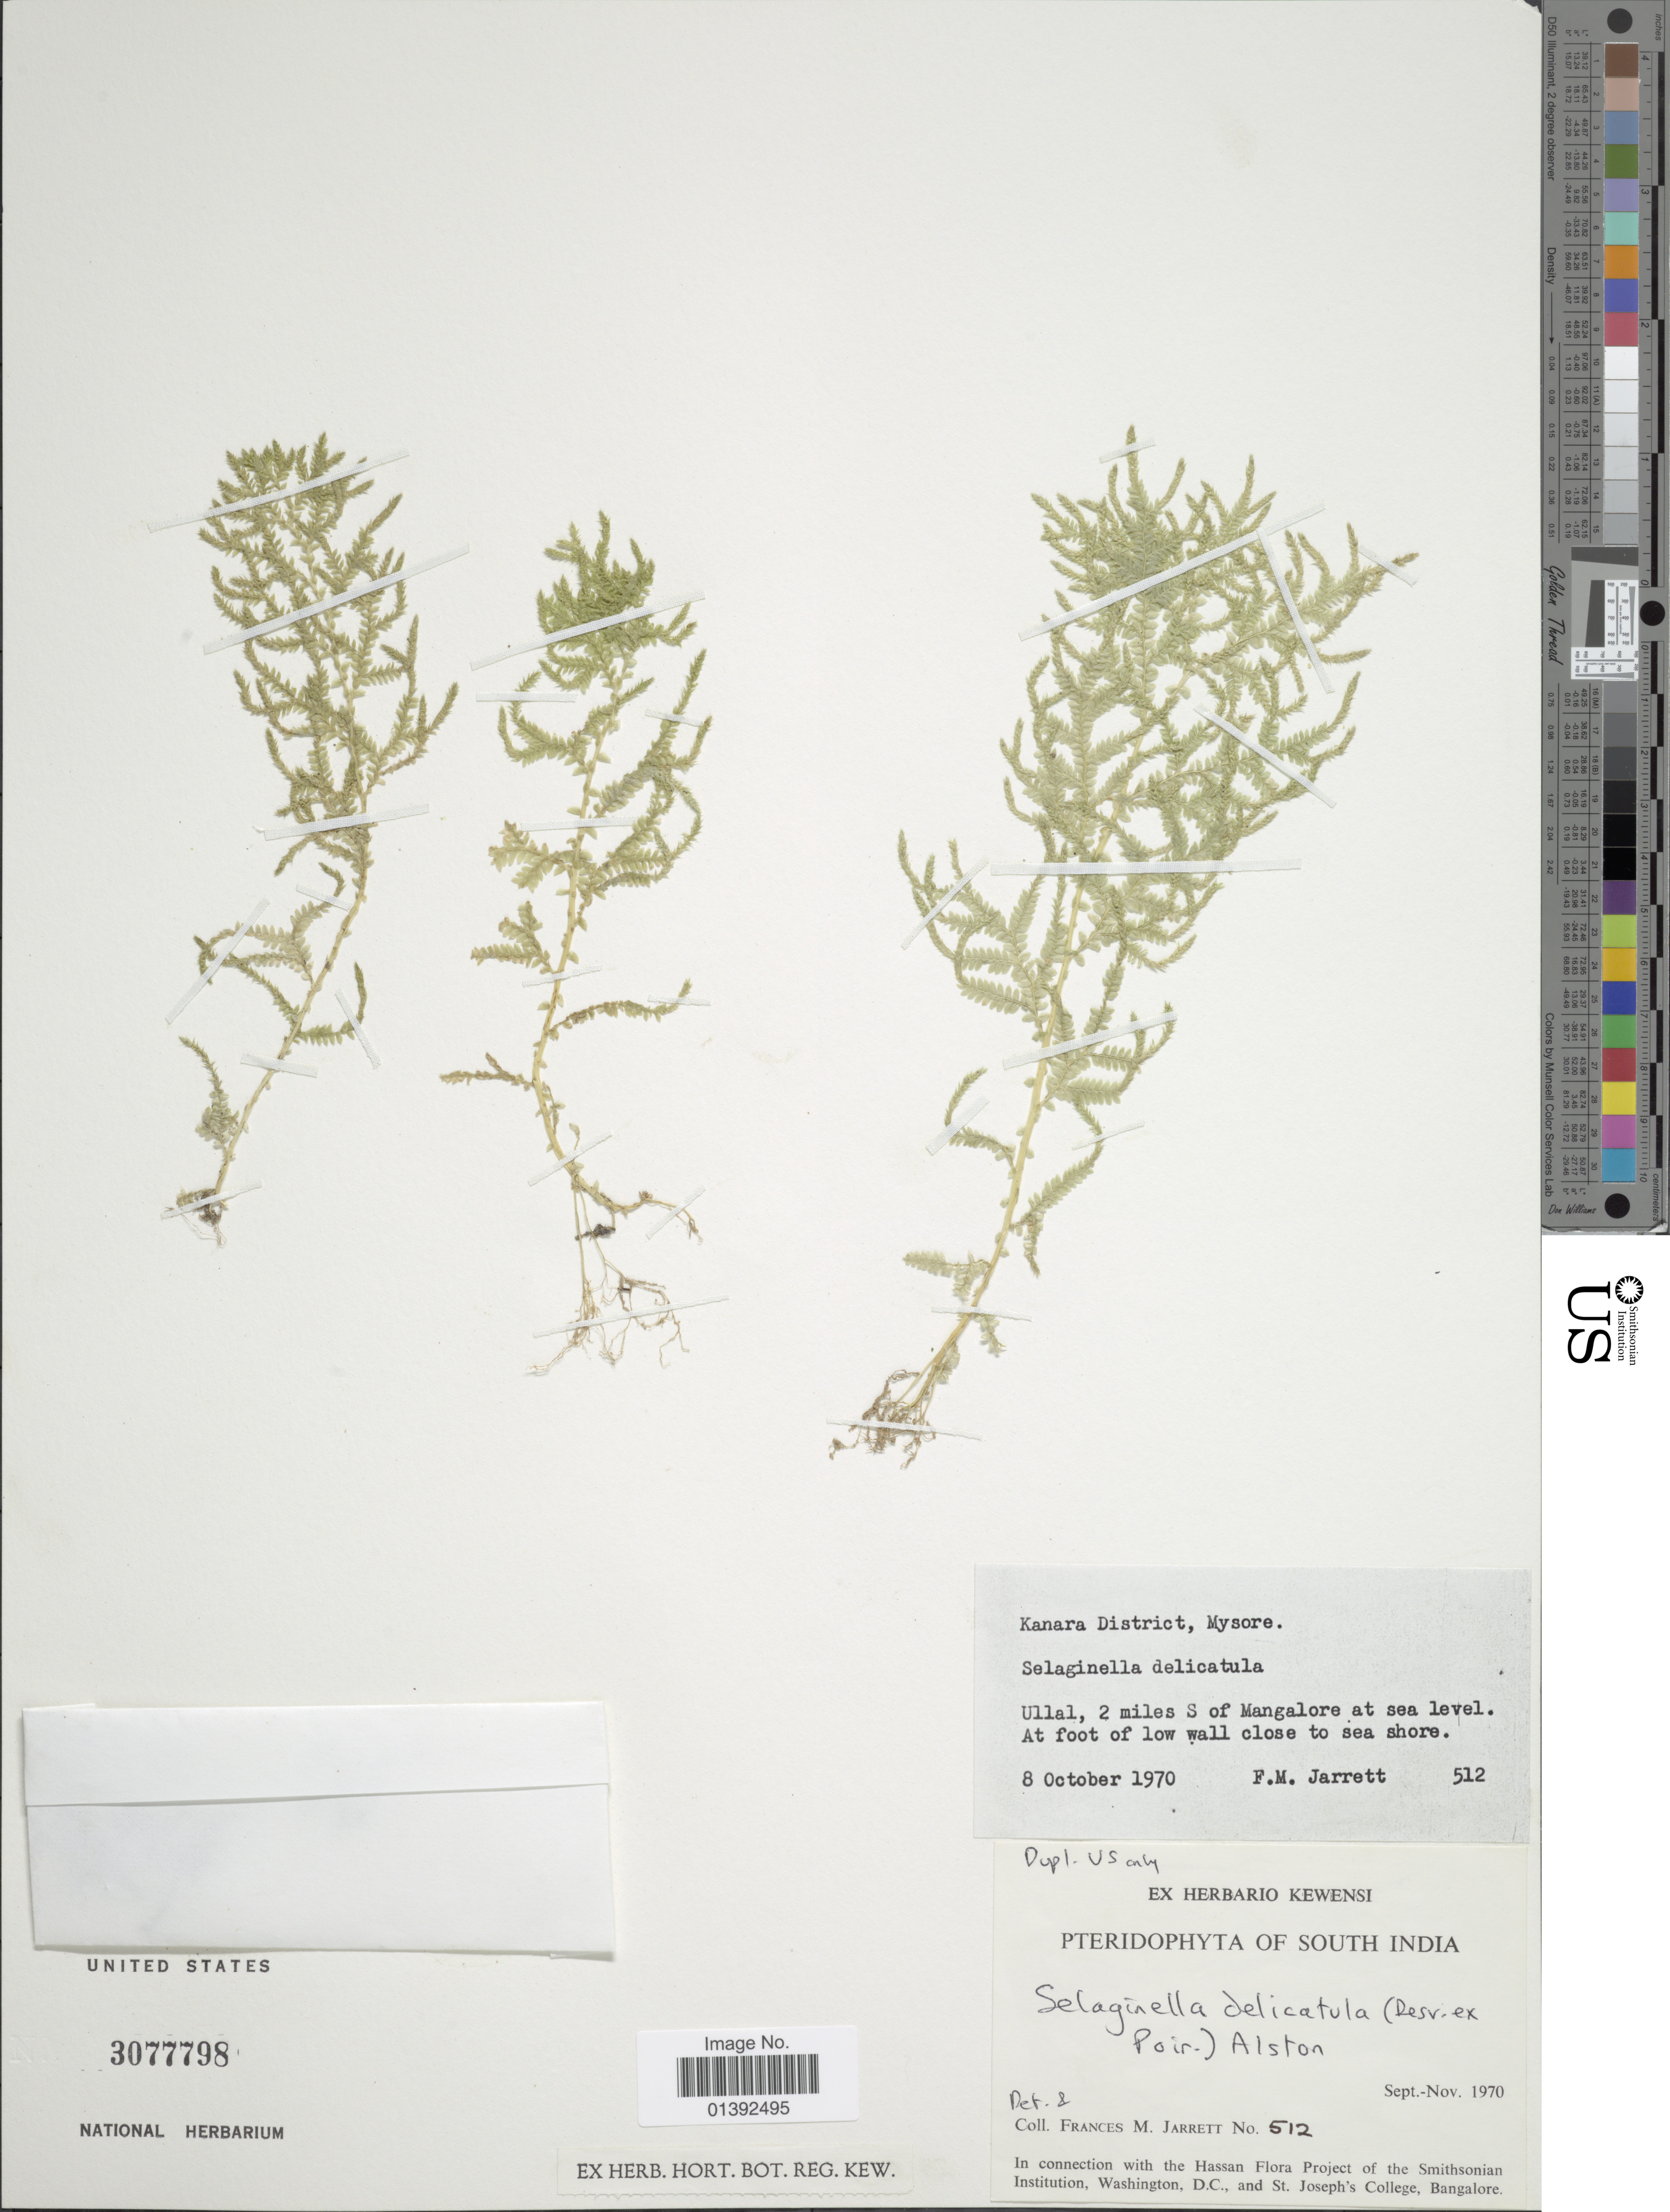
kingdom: Plantae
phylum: Tracheophyta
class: Lycopodiopsida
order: Selaginellales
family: Selaginellaceae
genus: Selaginella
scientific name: Selaginella delicatula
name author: (Desv.) Alston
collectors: F. M. Jarrett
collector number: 512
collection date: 1970-10-08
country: India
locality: Kanara District, Mysore, Ullal, 2 miles S of Mangalore, South India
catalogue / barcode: US 3077798